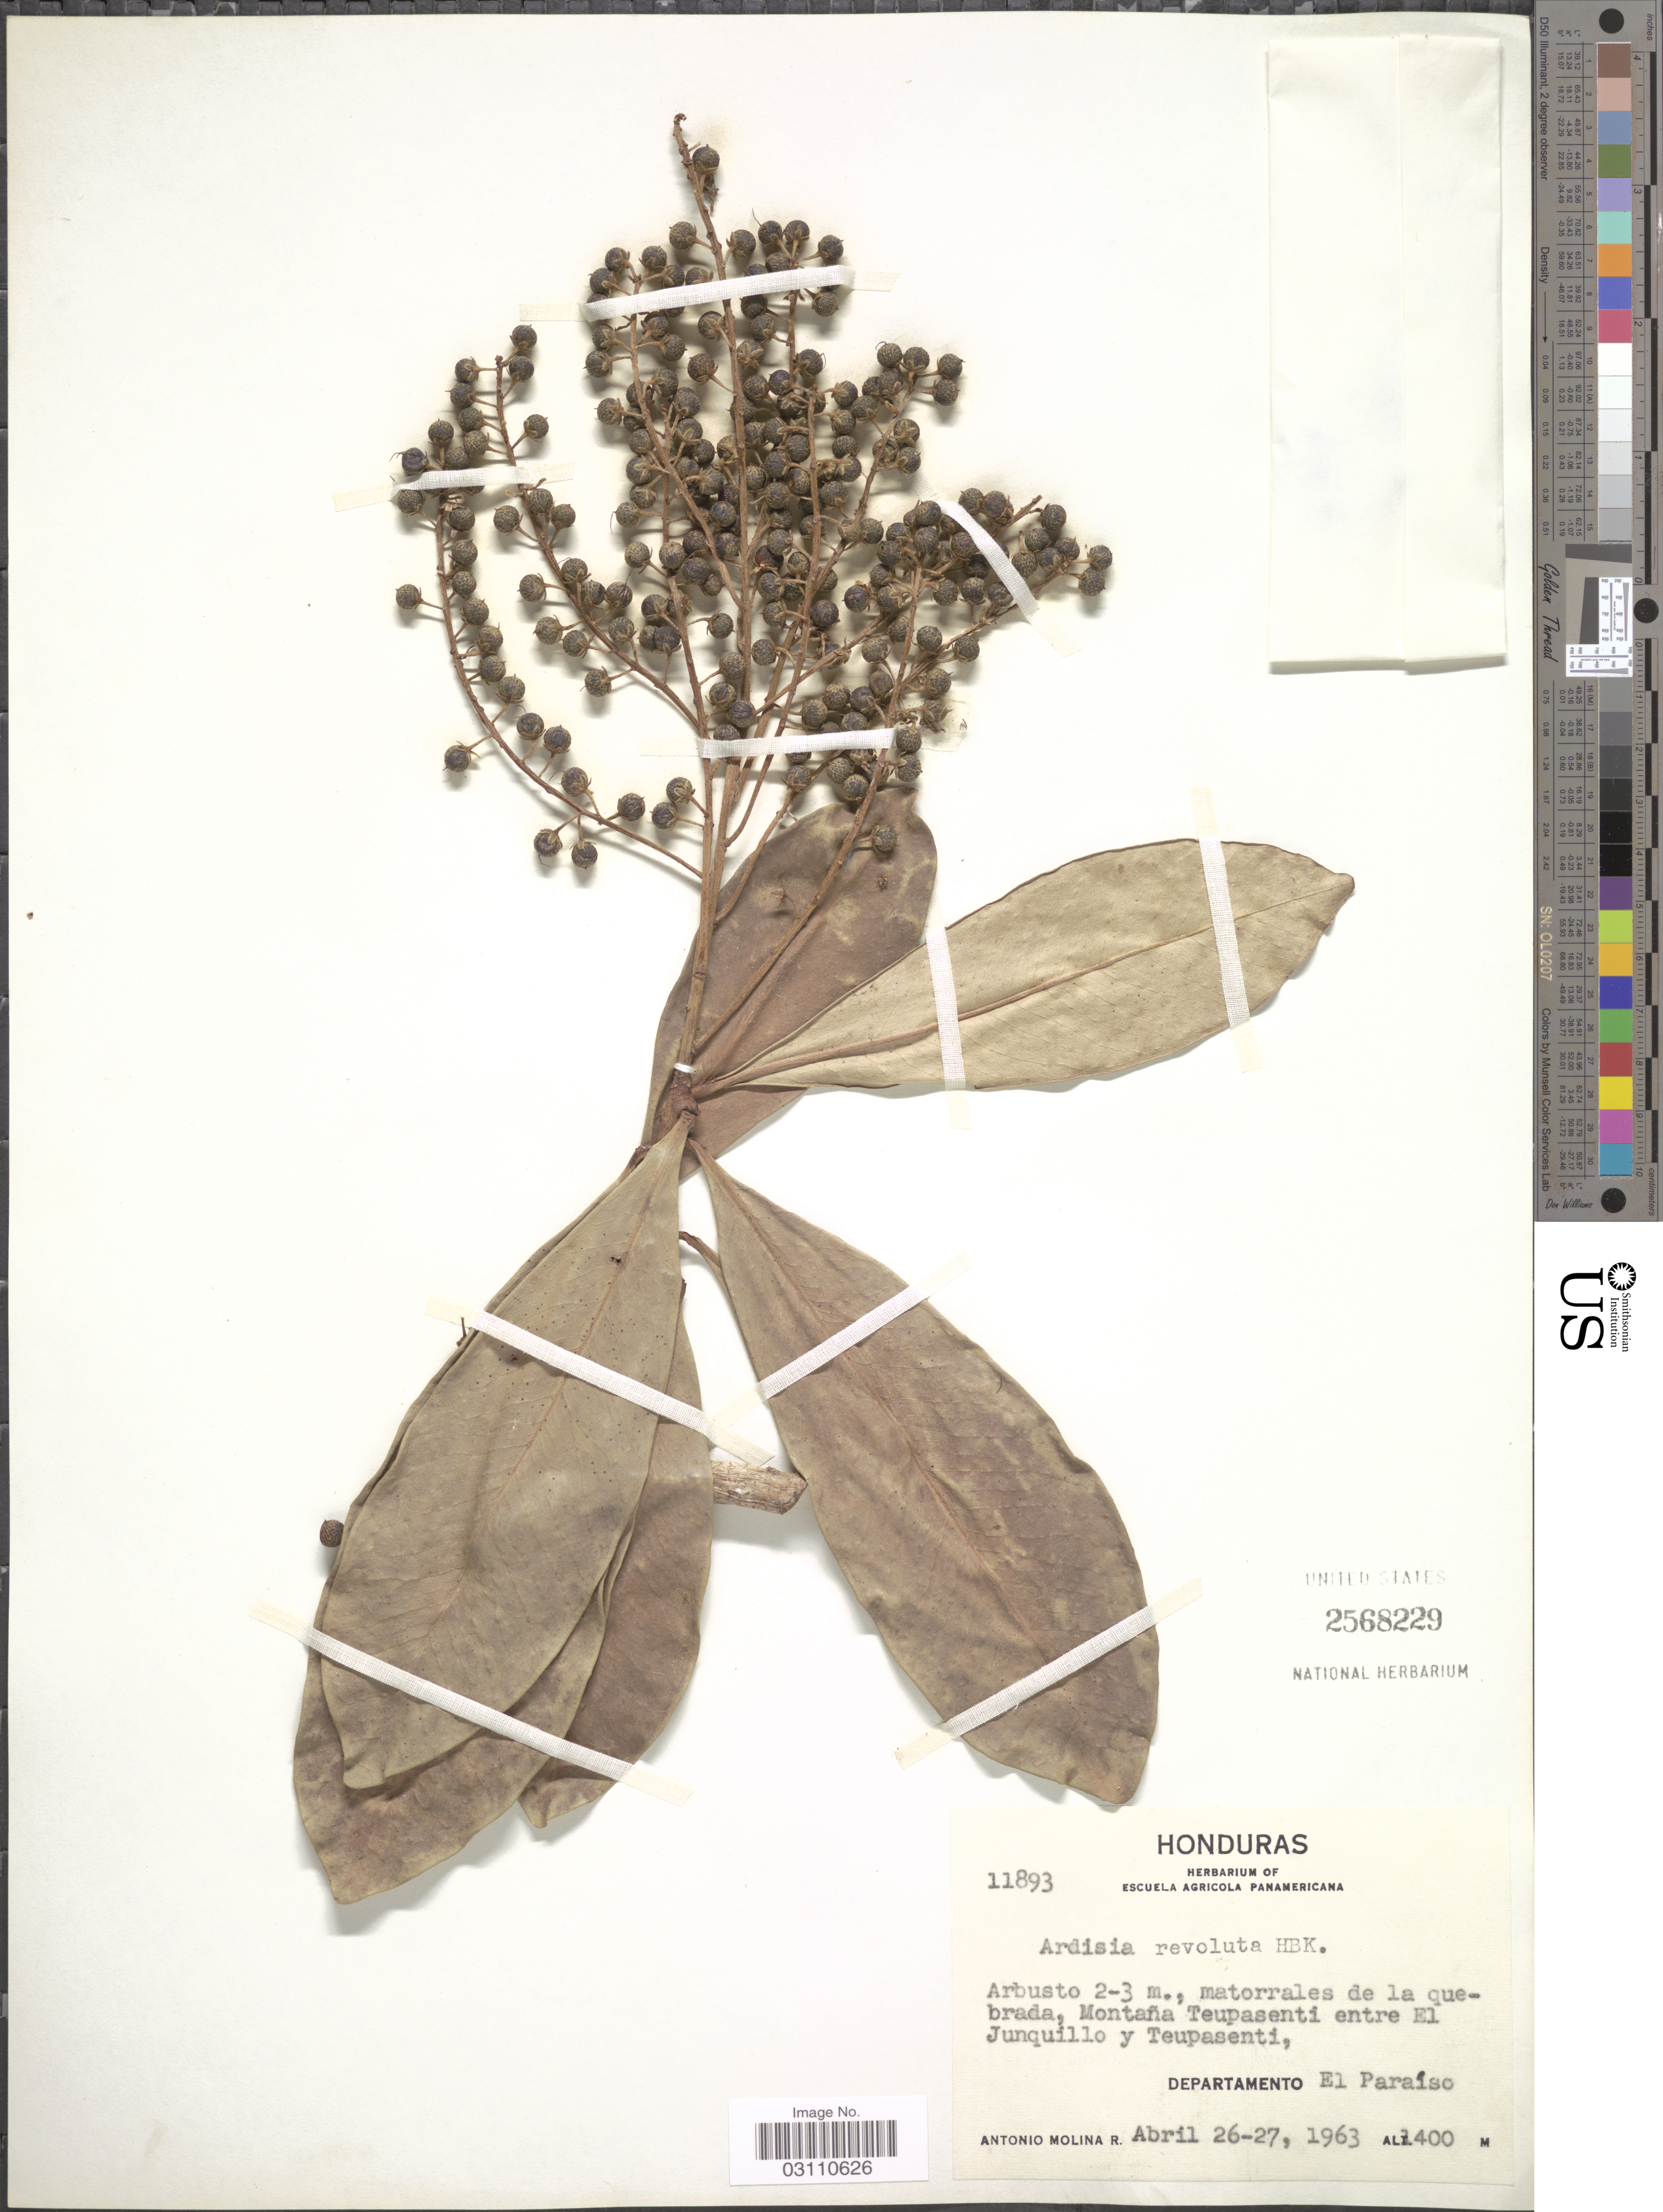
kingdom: Plantae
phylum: Tracheophyta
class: Magnoliopsida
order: Ericales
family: Primulaceae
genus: Ardisia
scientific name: Ardisia revoluta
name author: Kunth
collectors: A. Molina R.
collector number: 11893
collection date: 1963-04-26/1963-04-27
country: Honduras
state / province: El Paraíso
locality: Matorrales de la quebrada, Montaña Teupasenti entre El Junquillo y Teupasenti, Departamento El Paraíso.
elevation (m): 1400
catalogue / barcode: US 2568229